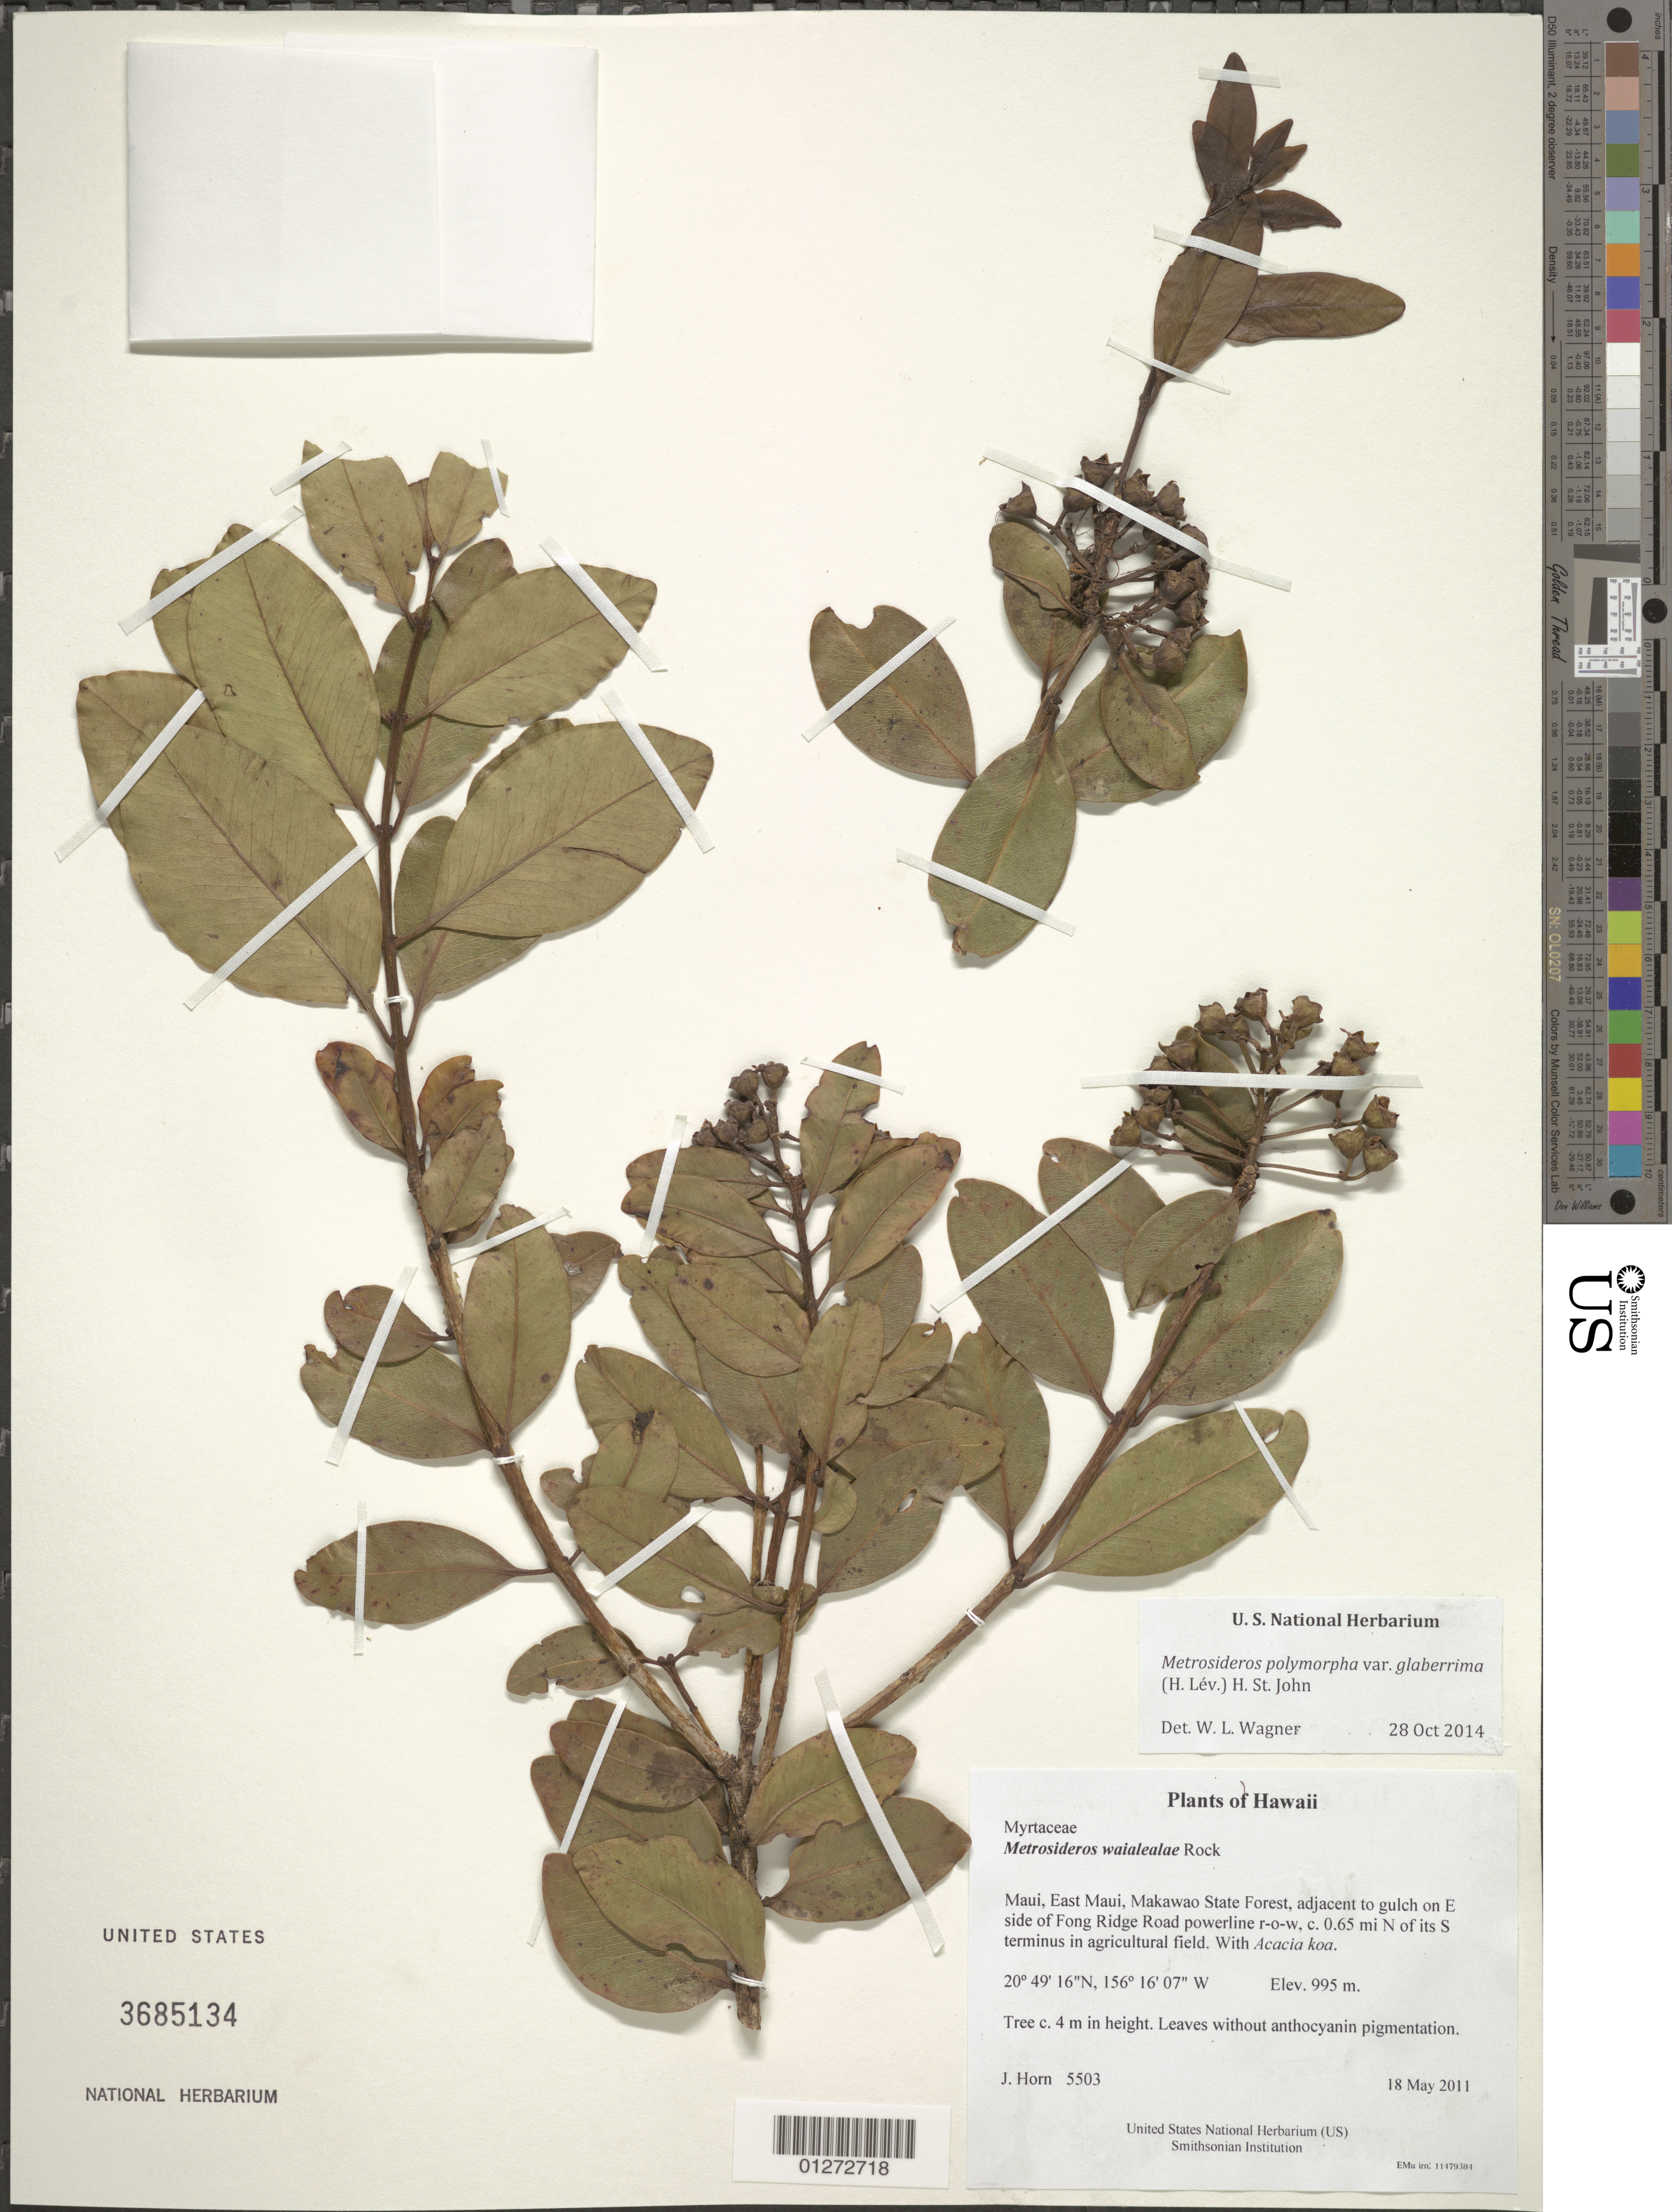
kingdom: Plantae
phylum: Tracheophyta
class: Magnoliopsida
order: Myrtales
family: Myrtaceae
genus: Metrosideros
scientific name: Metrosideros polymorpha var. glaberrima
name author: (H. Lév.) H. St. John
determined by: Wagner, W. L., (BOT), Smithsonian Institution - National Museum of Natural History (UNITED STATES)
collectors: J. Horn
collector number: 5503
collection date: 2011-05-18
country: United States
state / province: Hawaii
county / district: Maui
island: Maui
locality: East Maui, Makawao State Forest, adjacent to gulch on E side of Fong Ridge Road powerline r-o-w, c. 0.65 mi N of its S terminus in agricultural field.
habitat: Forest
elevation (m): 995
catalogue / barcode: US 3685134